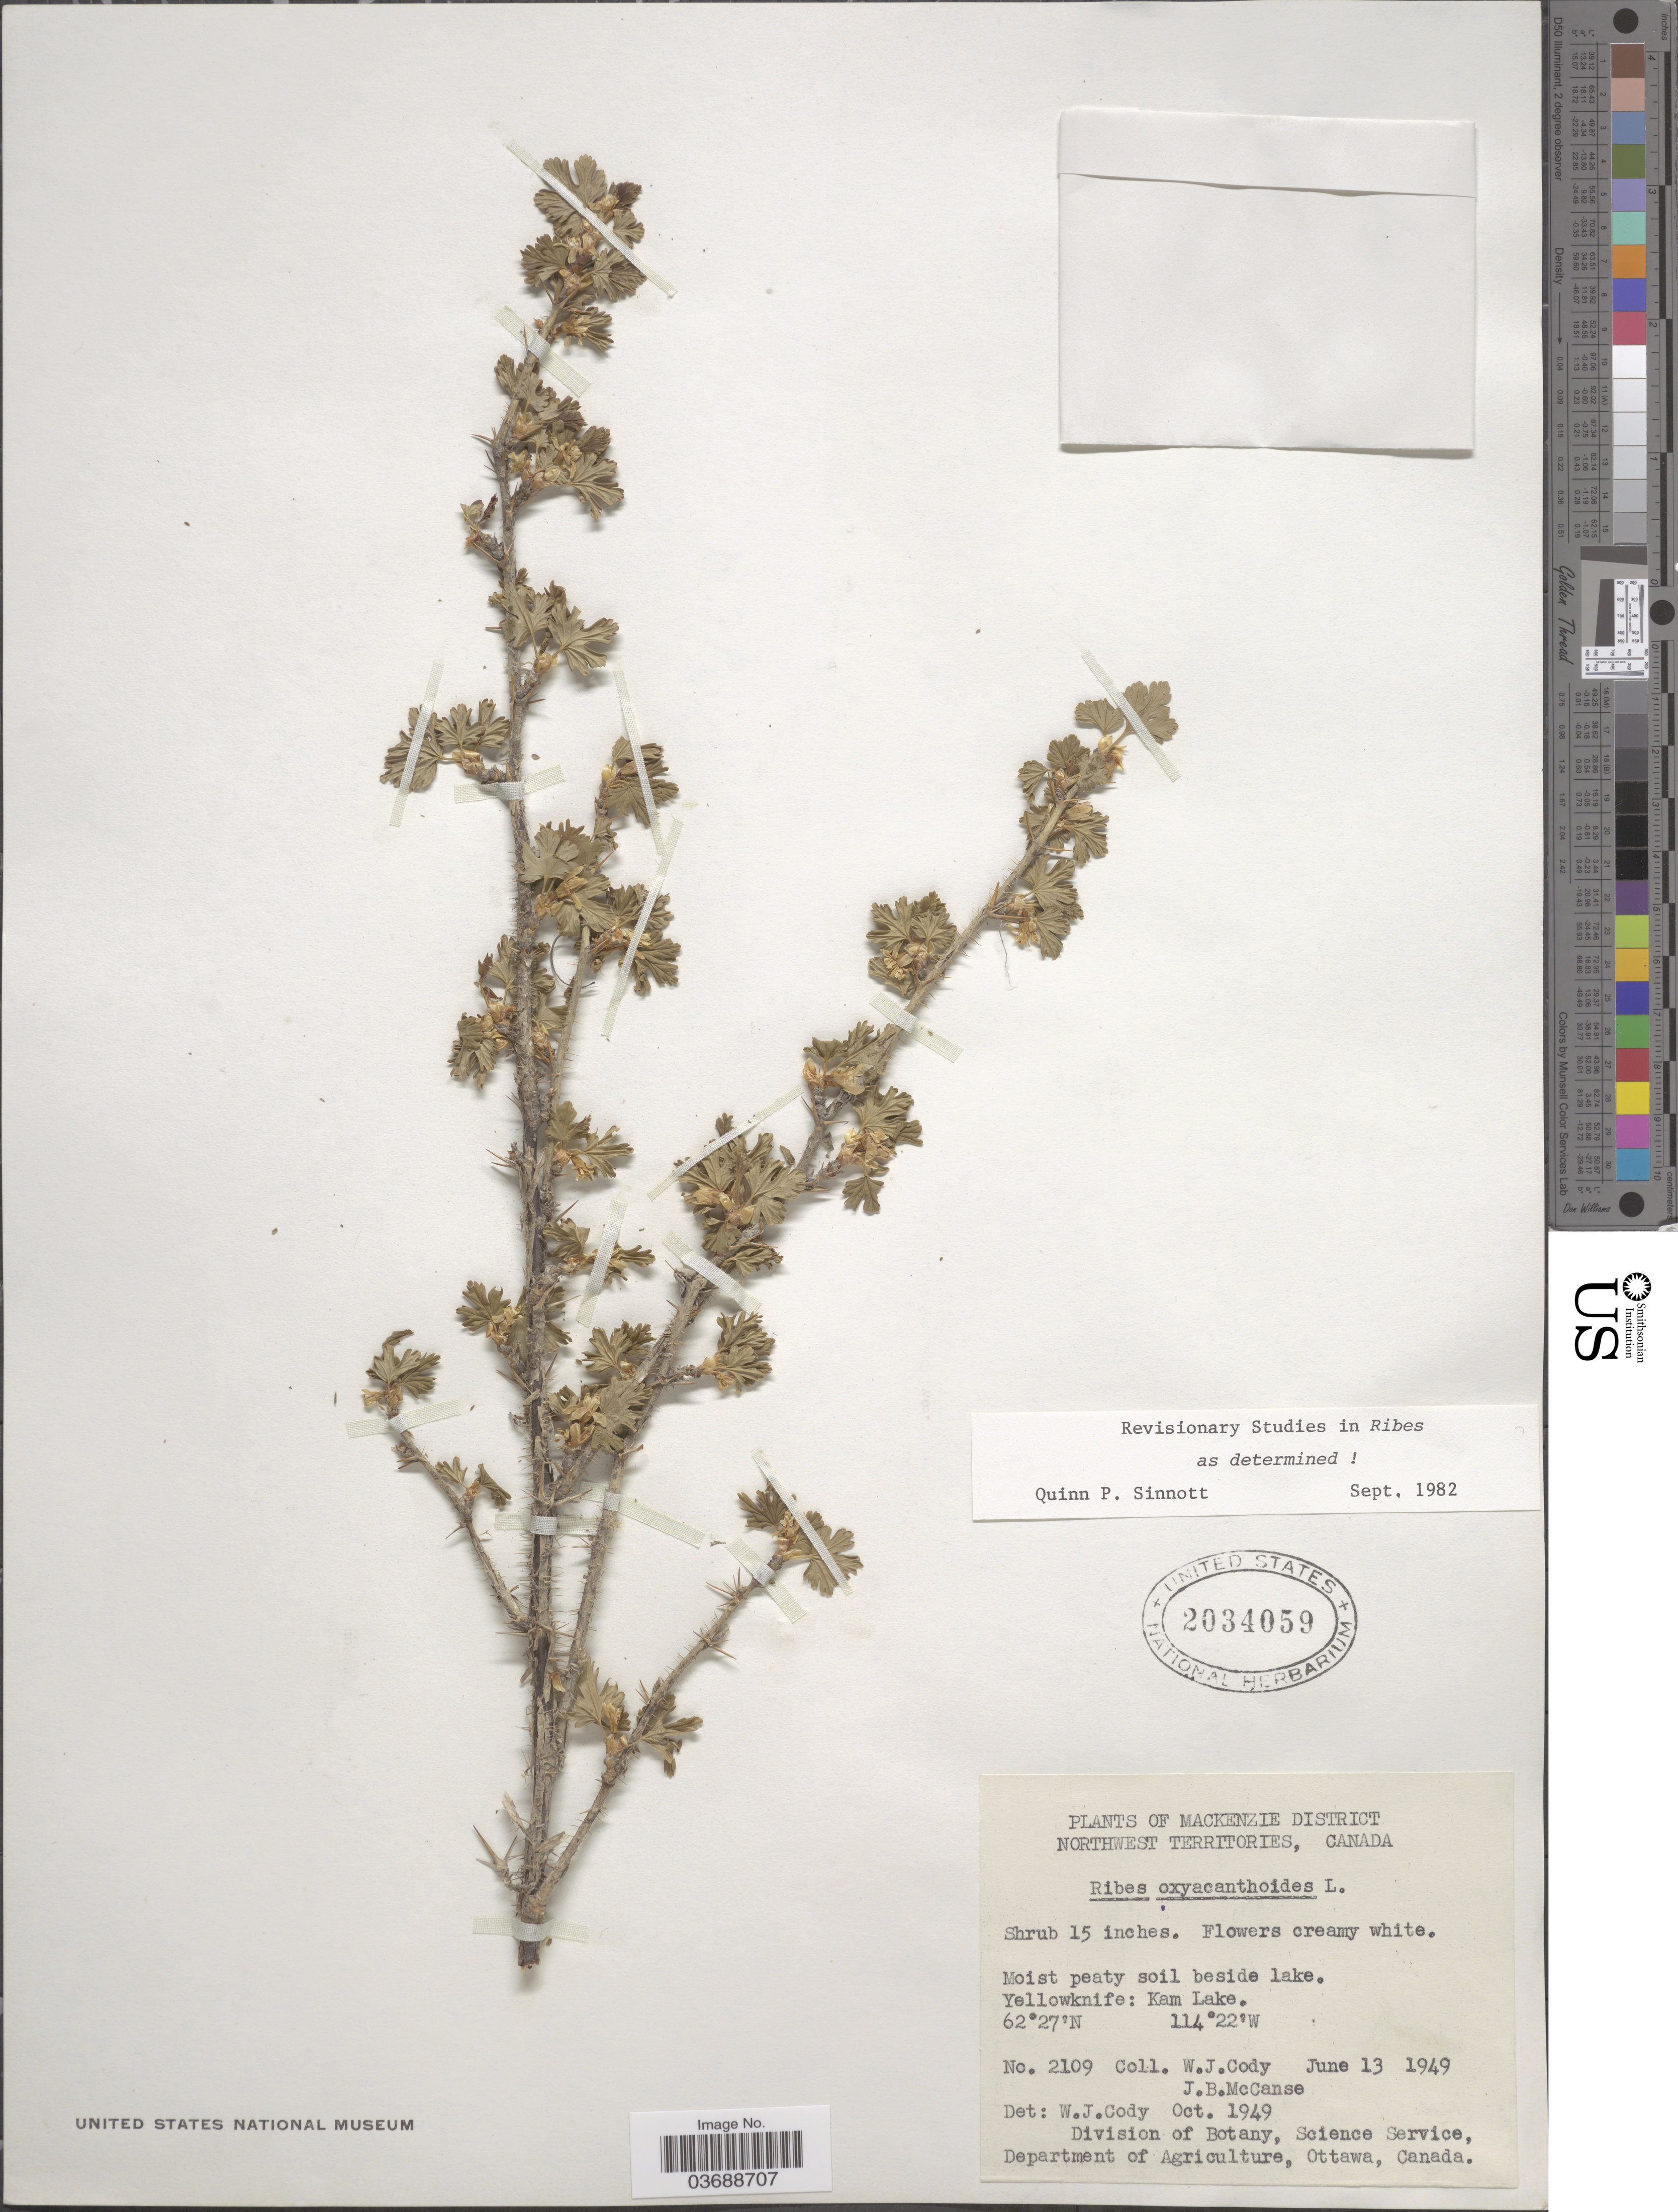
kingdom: Plantae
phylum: Tracheophyta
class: Magnoliopsida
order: Saxifragales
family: Grossulariaceae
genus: Ribes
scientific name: Ribes oxyacanthoides subsp. oxyacanthoides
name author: L.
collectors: W. Cody & J. McCanse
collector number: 2109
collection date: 1949-06-13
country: Canada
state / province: Northwest Territories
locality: Mackenzie District. Yellowknife: Kam Lake.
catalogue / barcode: US 2034059